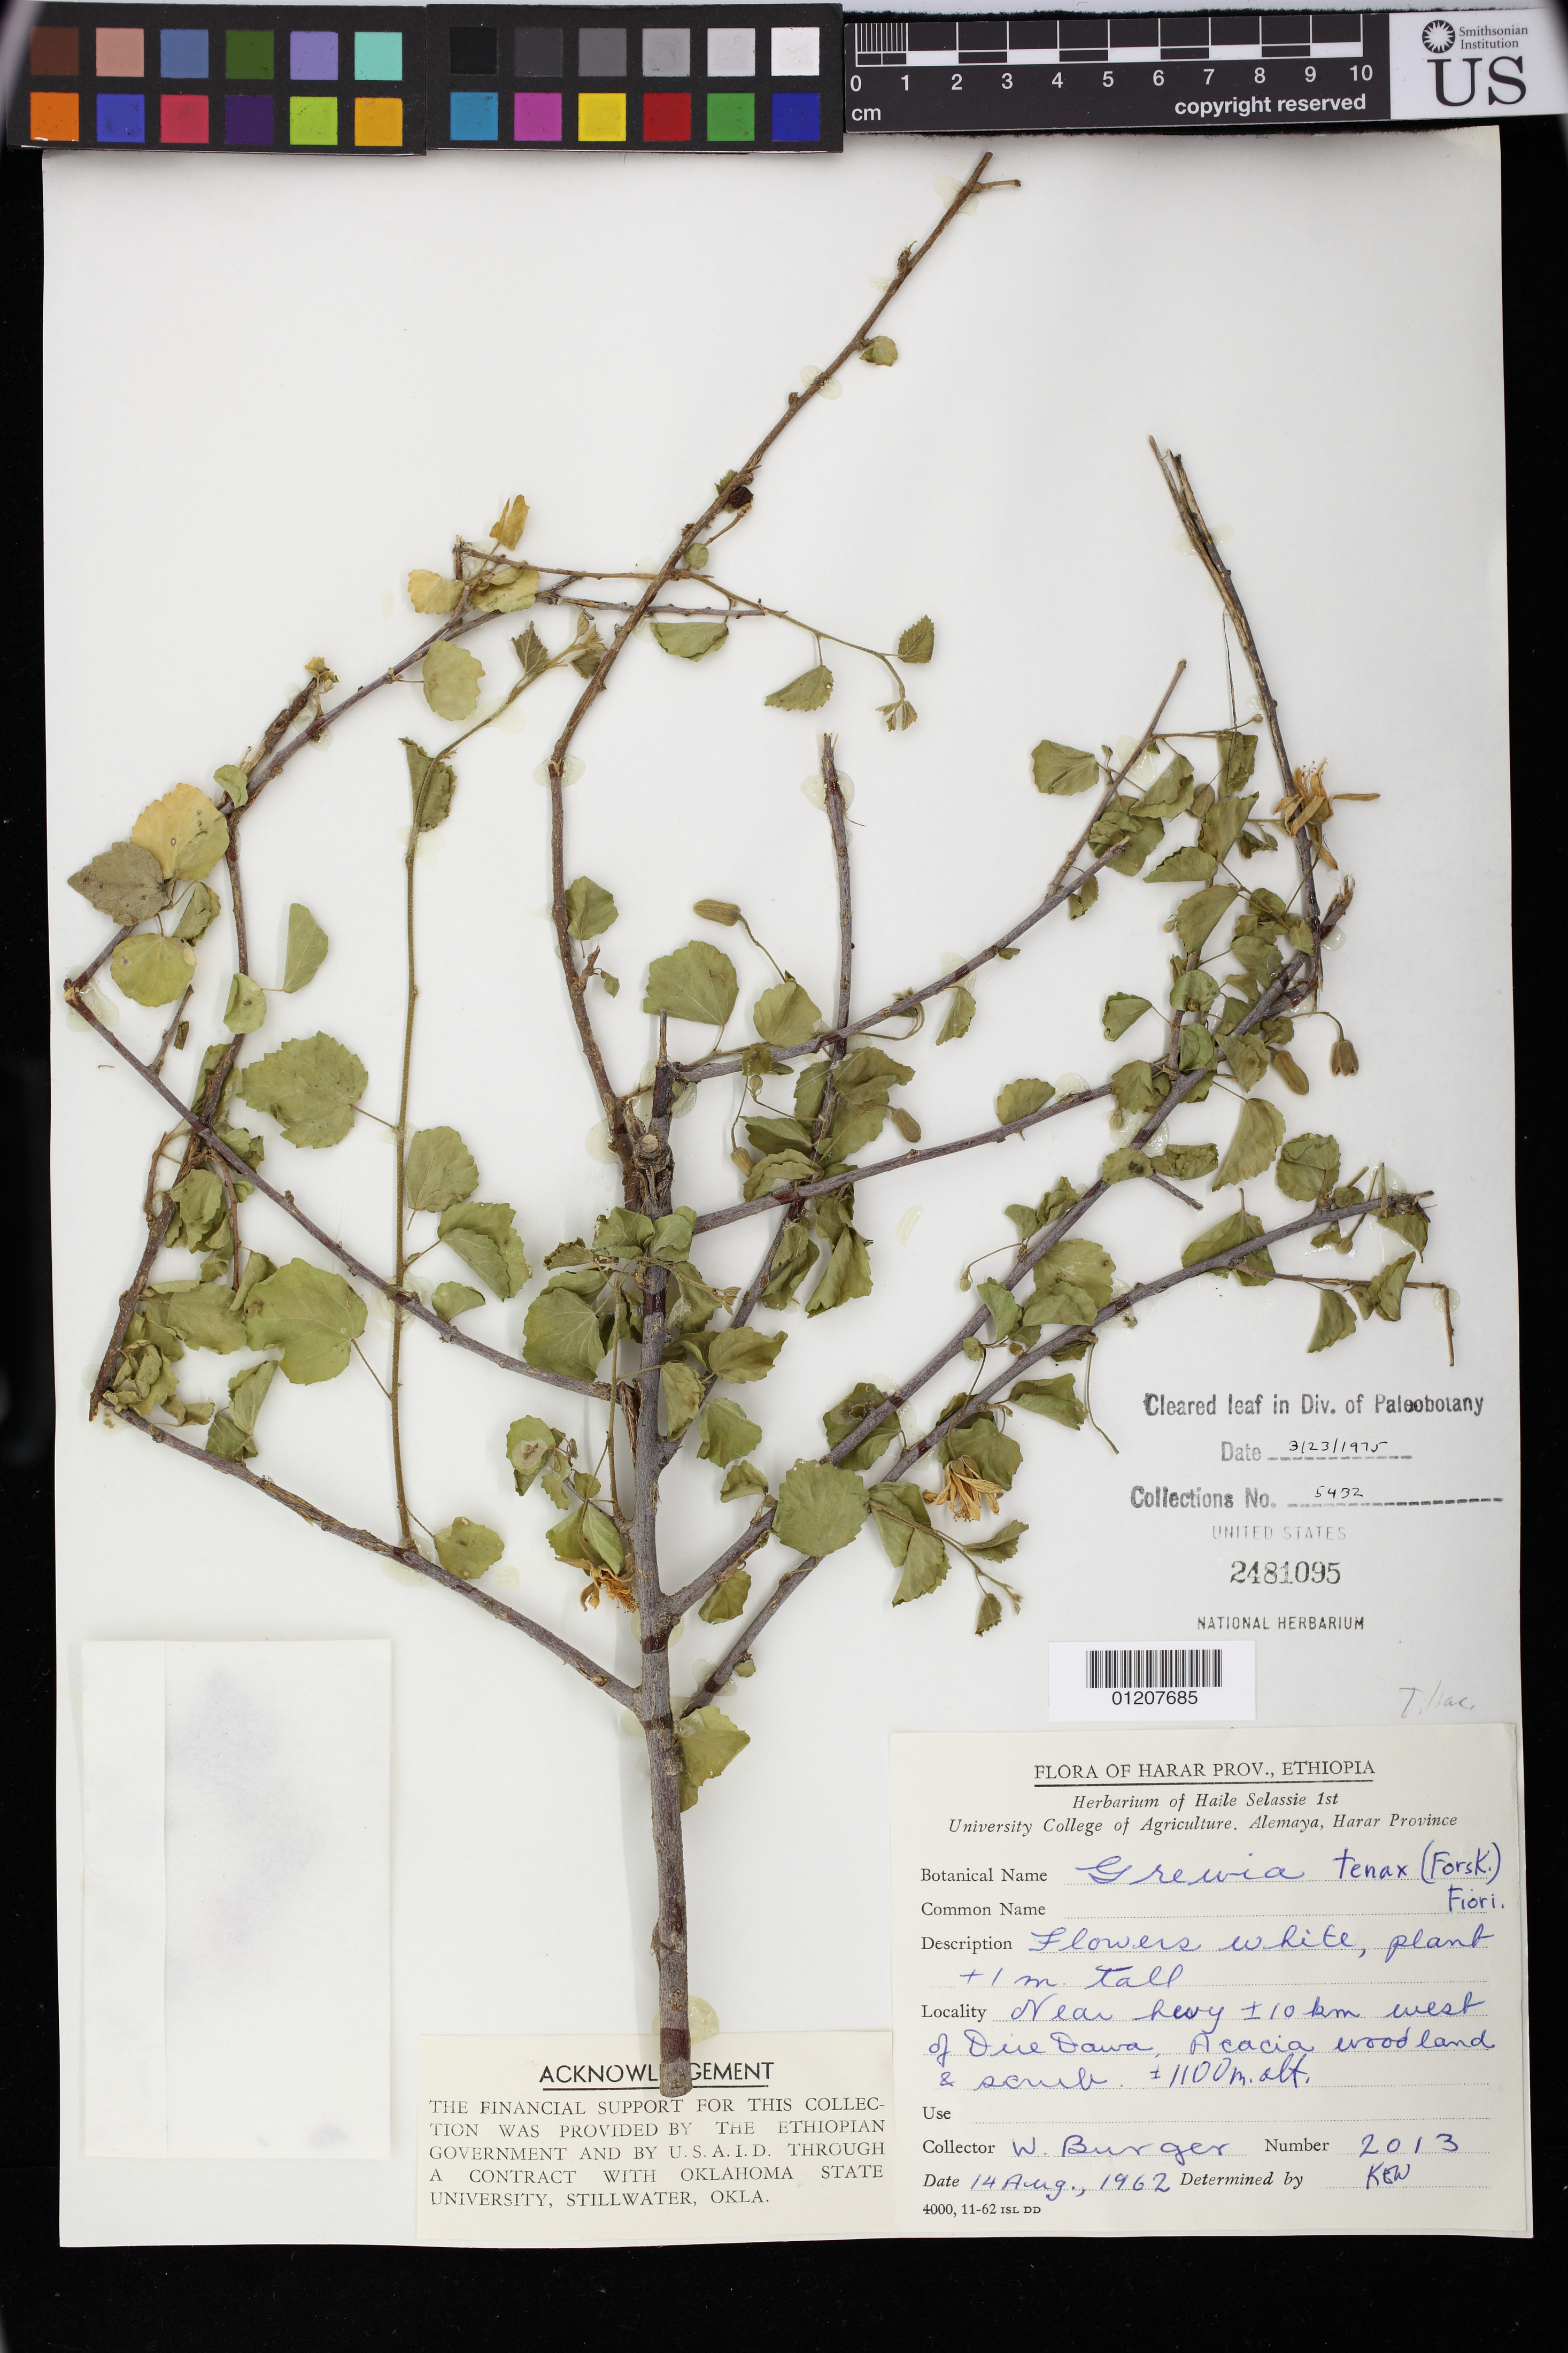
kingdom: Plantae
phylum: Tracheophyta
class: Magnoliopsida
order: Malvales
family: Malvaceae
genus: Grewia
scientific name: Grewia tenax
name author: (Forssk.) Fiori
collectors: W. Burger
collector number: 2013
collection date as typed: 14 Aug 1962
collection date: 1962-08-14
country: Ethiopia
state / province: Dire Dawa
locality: Harar Prov. Near hwy 10 km West of Dire Dawa (to Addis Ababa).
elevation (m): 1100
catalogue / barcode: US 2481095